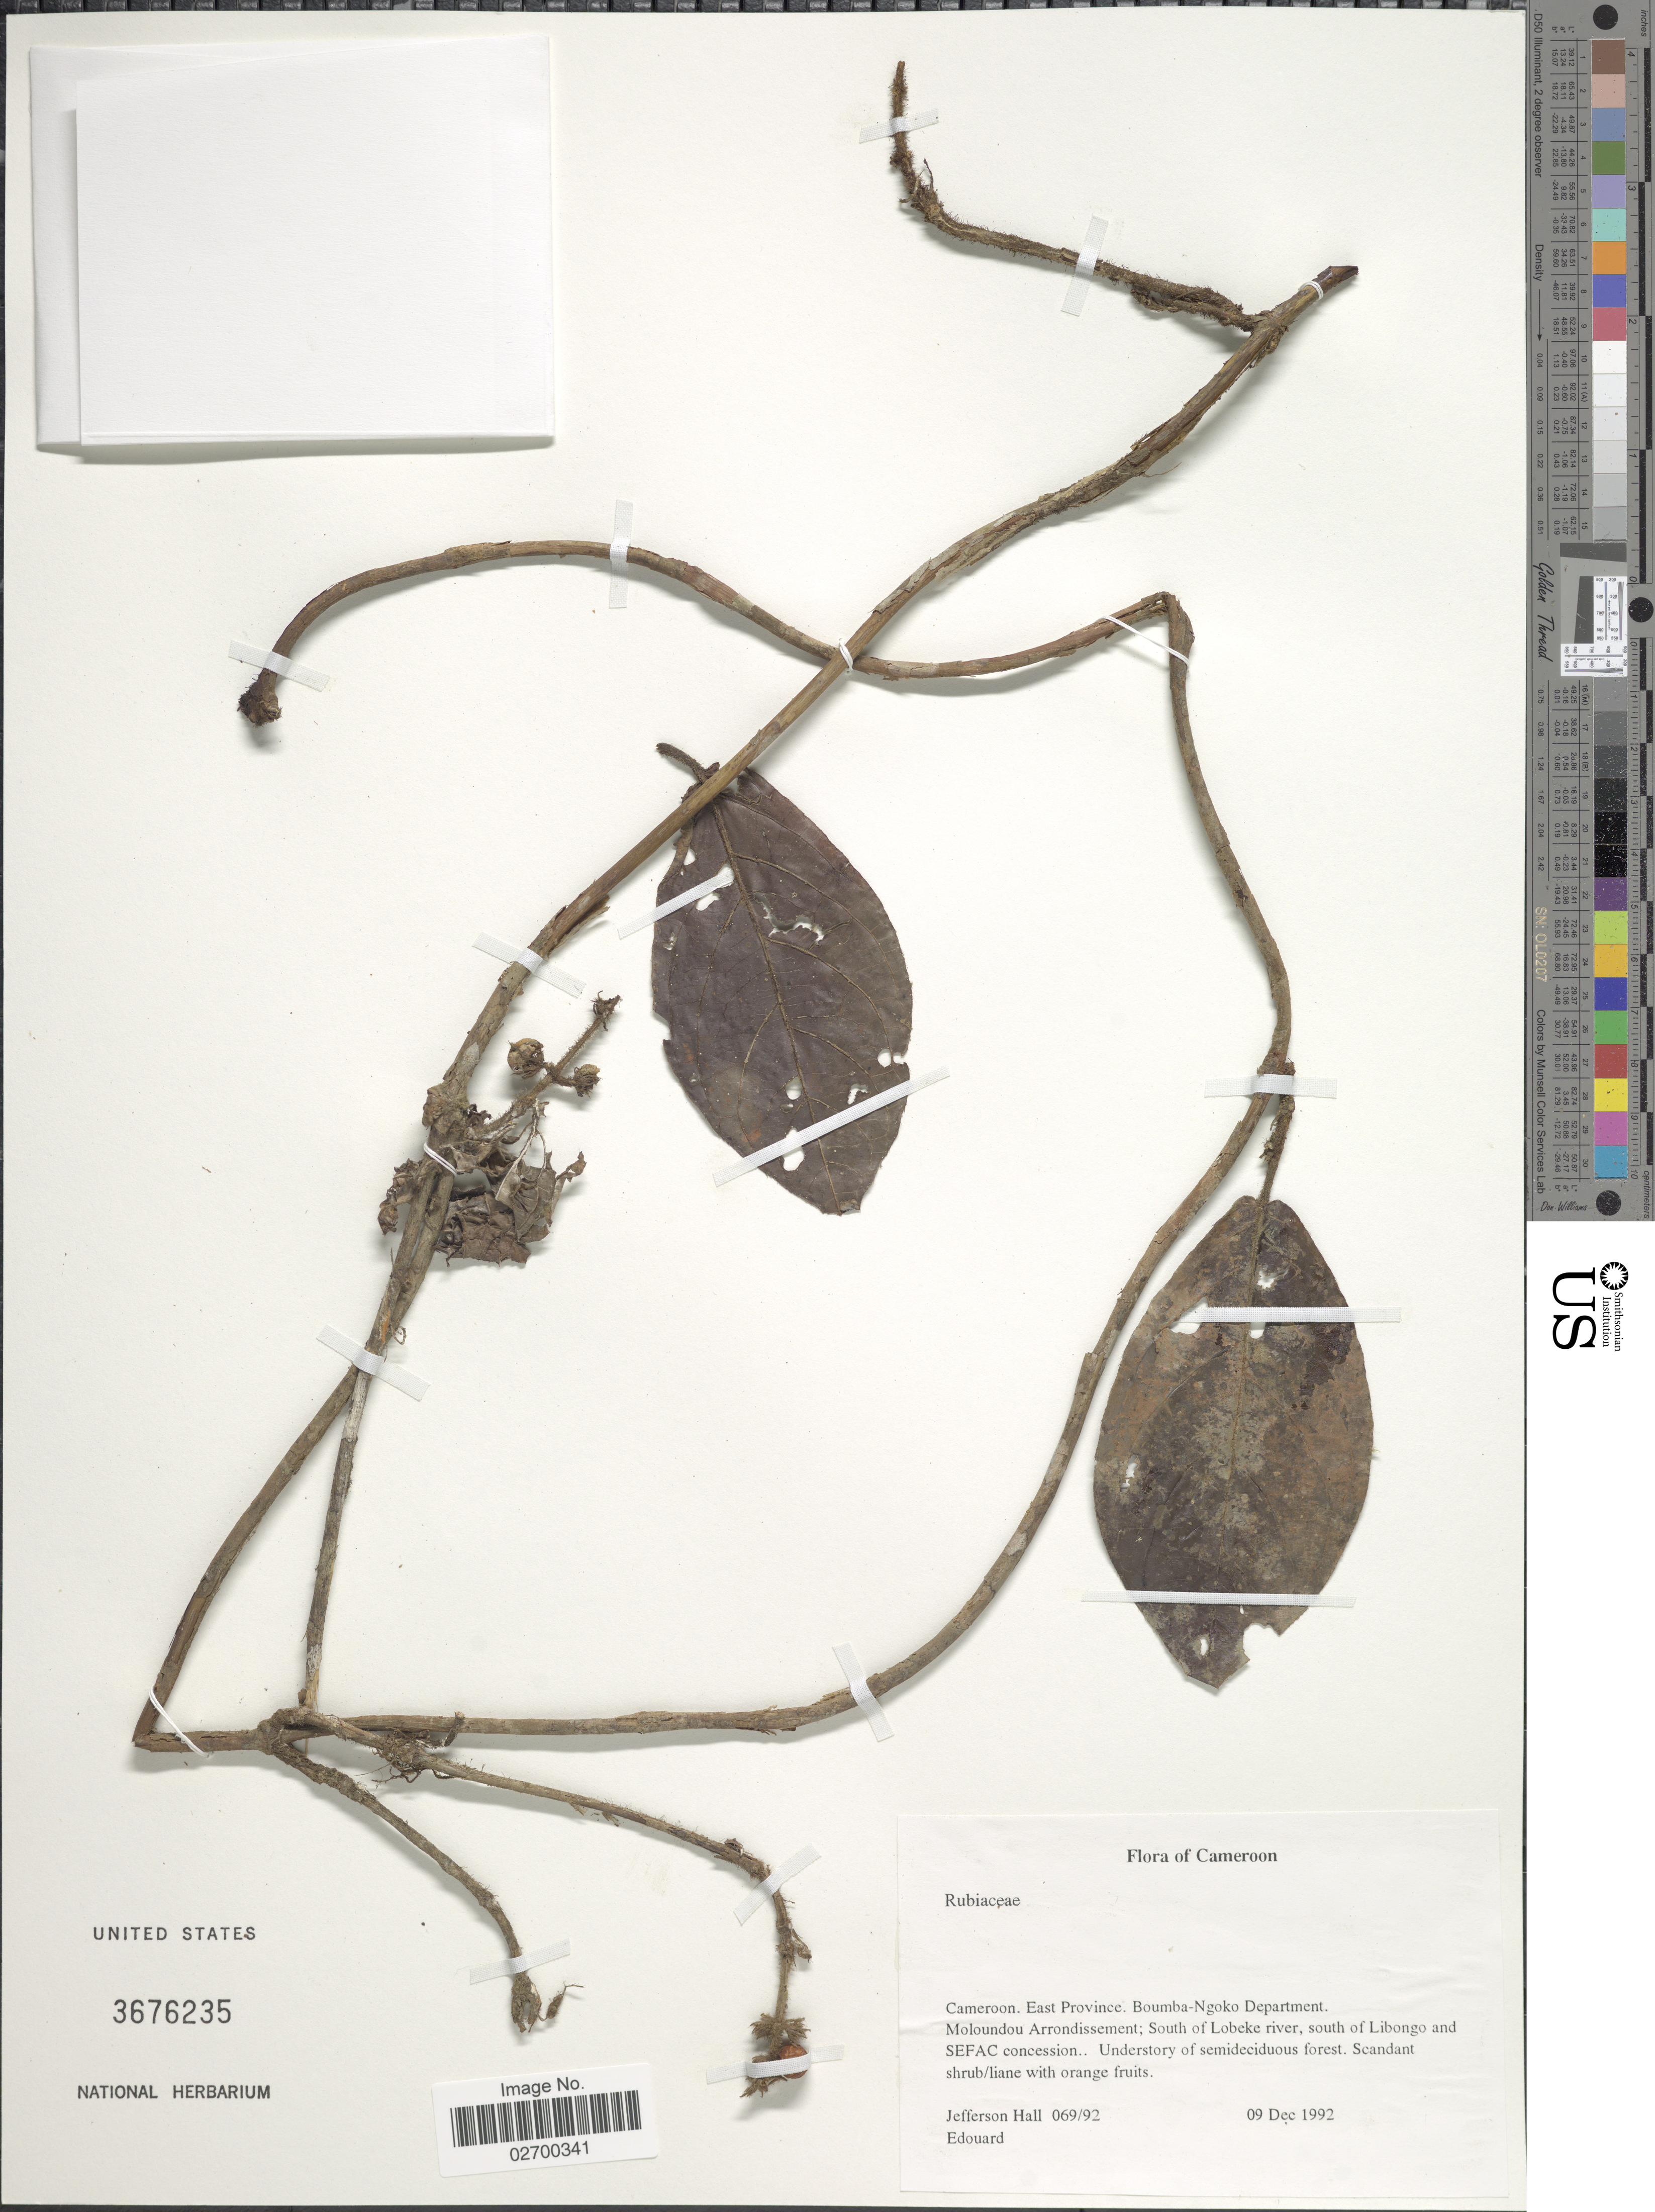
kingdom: Plantae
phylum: Tracheophyta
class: Magnoliopsida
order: Gentianales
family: Rubiaceae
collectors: J. Hall & -. Edouard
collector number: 069/92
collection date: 1992-12-09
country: Cameroon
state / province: Est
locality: East Province. Boumba-Ngoko Department. Moloundou Arrondissement; South of Lobeke river going south from Libongo and SEFAC concession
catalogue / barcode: US 3676235